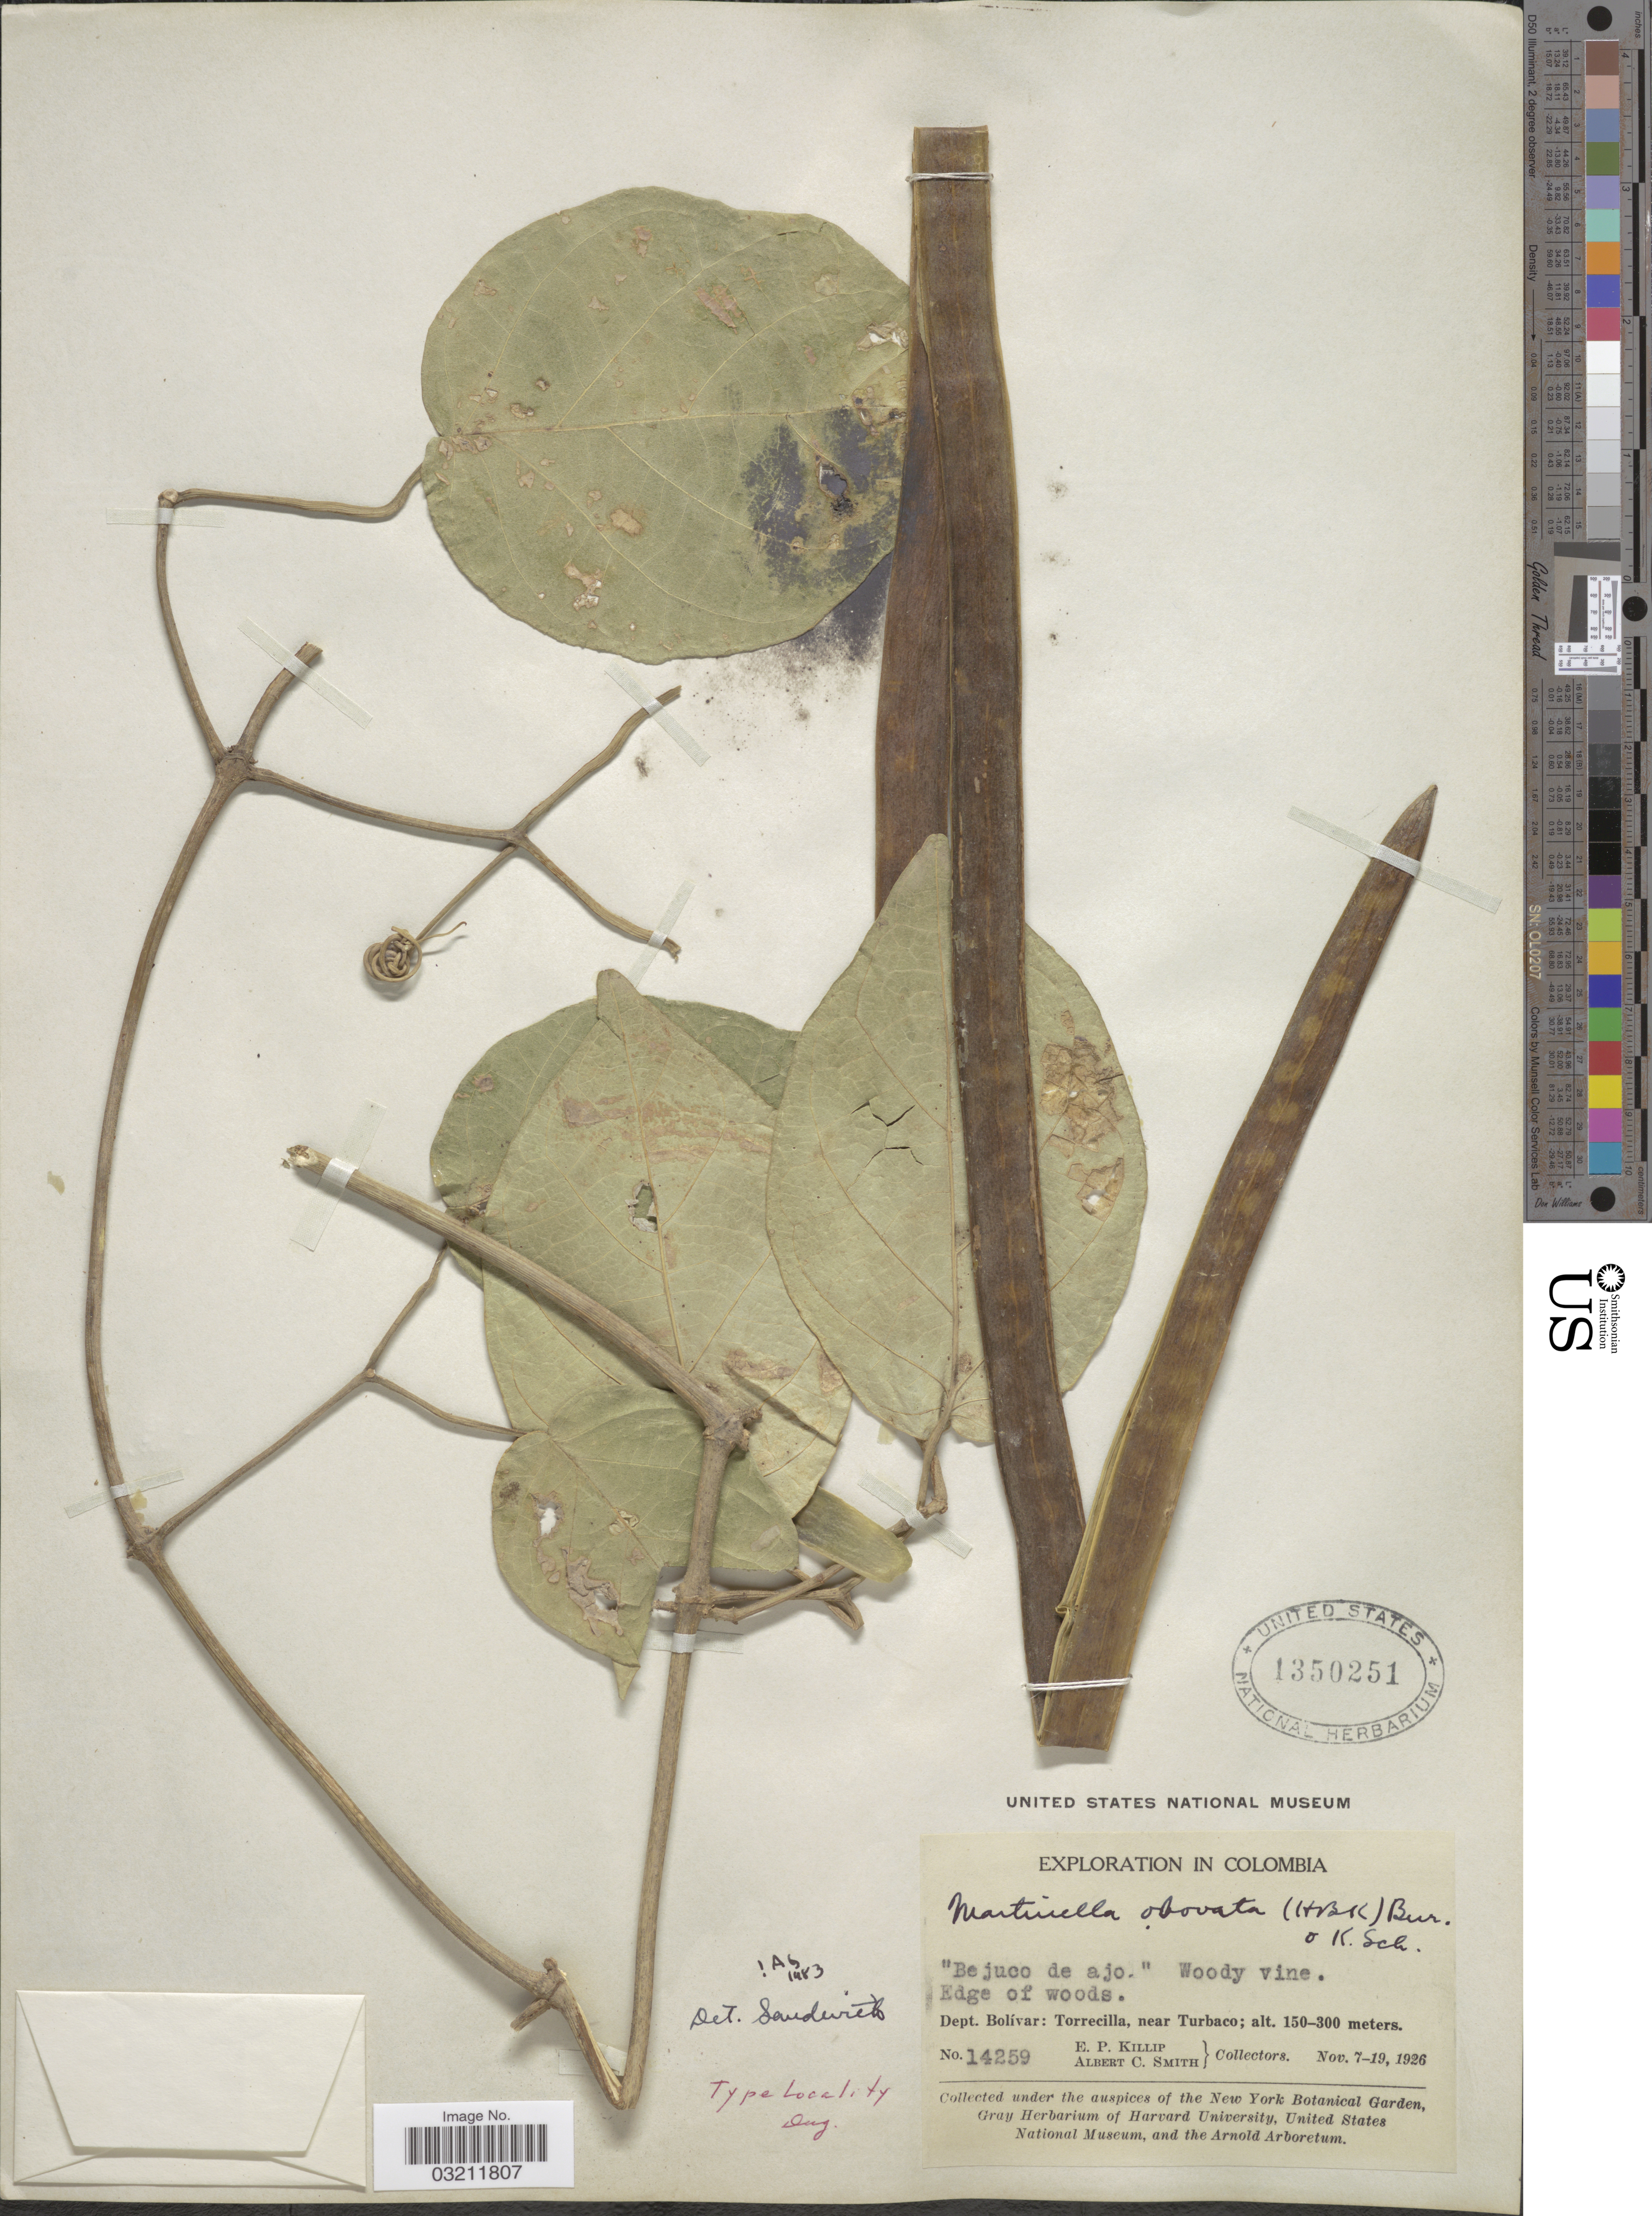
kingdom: Plantae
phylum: Tracheophyta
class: Magnoliopsida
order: Lamiales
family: Bignoniaceae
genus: Martinella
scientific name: Martinella obovata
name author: (Kunth) Bureau & K. Schum.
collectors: E. P. Killip & A. C. Smith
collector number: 14259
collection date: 1926-11-07/1926-11-19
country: Colombia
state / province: Bolívar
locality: Dept. Bolívar: Torrecilla, near Turbaco.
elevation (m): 150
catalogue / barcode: US 1350251